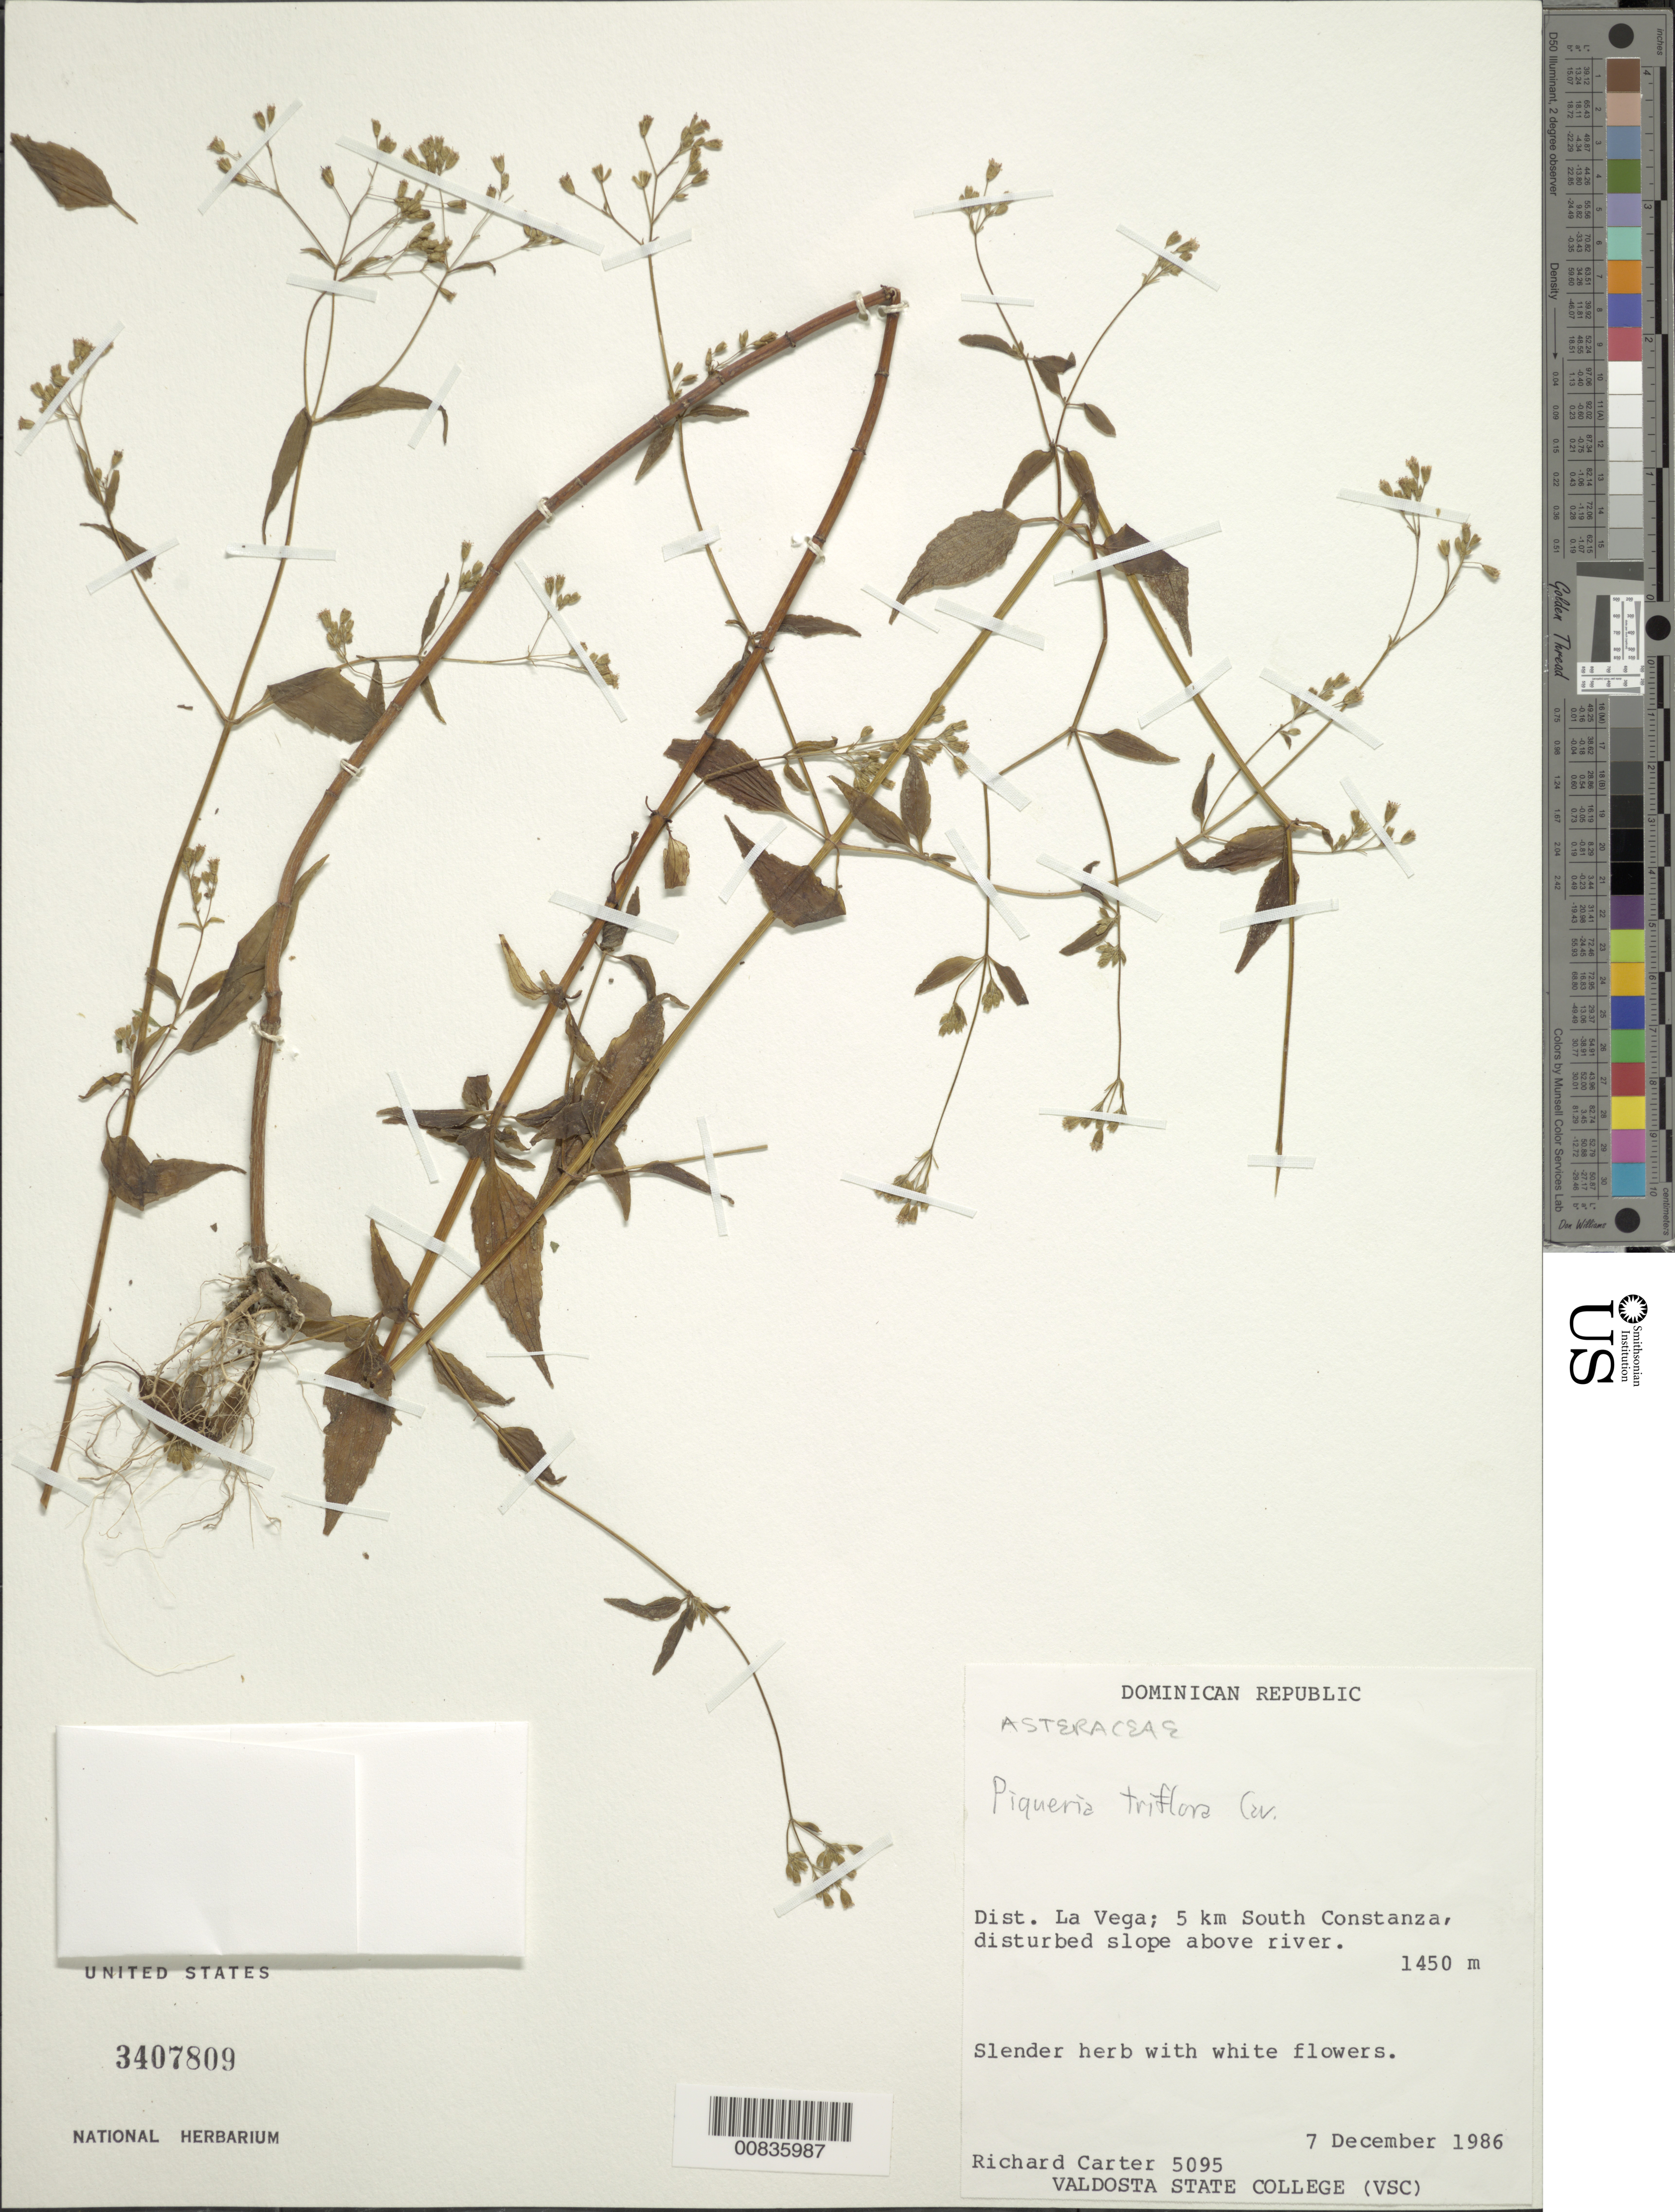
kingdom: Plantae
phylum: Tracheophyta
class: Magnoliopsida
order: Asterales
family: Asteraceae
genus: Piqueria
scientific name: Piqueria trinervia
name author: Cav.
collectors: R. Carter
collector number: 5095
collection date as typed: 07 Dec 1986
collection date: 1986-12-07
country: Dominican Republic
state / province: La Vega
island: Hispaniola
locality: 5 km South Constanza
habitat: Disturbed slope above river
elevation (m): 1450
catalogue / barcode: US 3407809